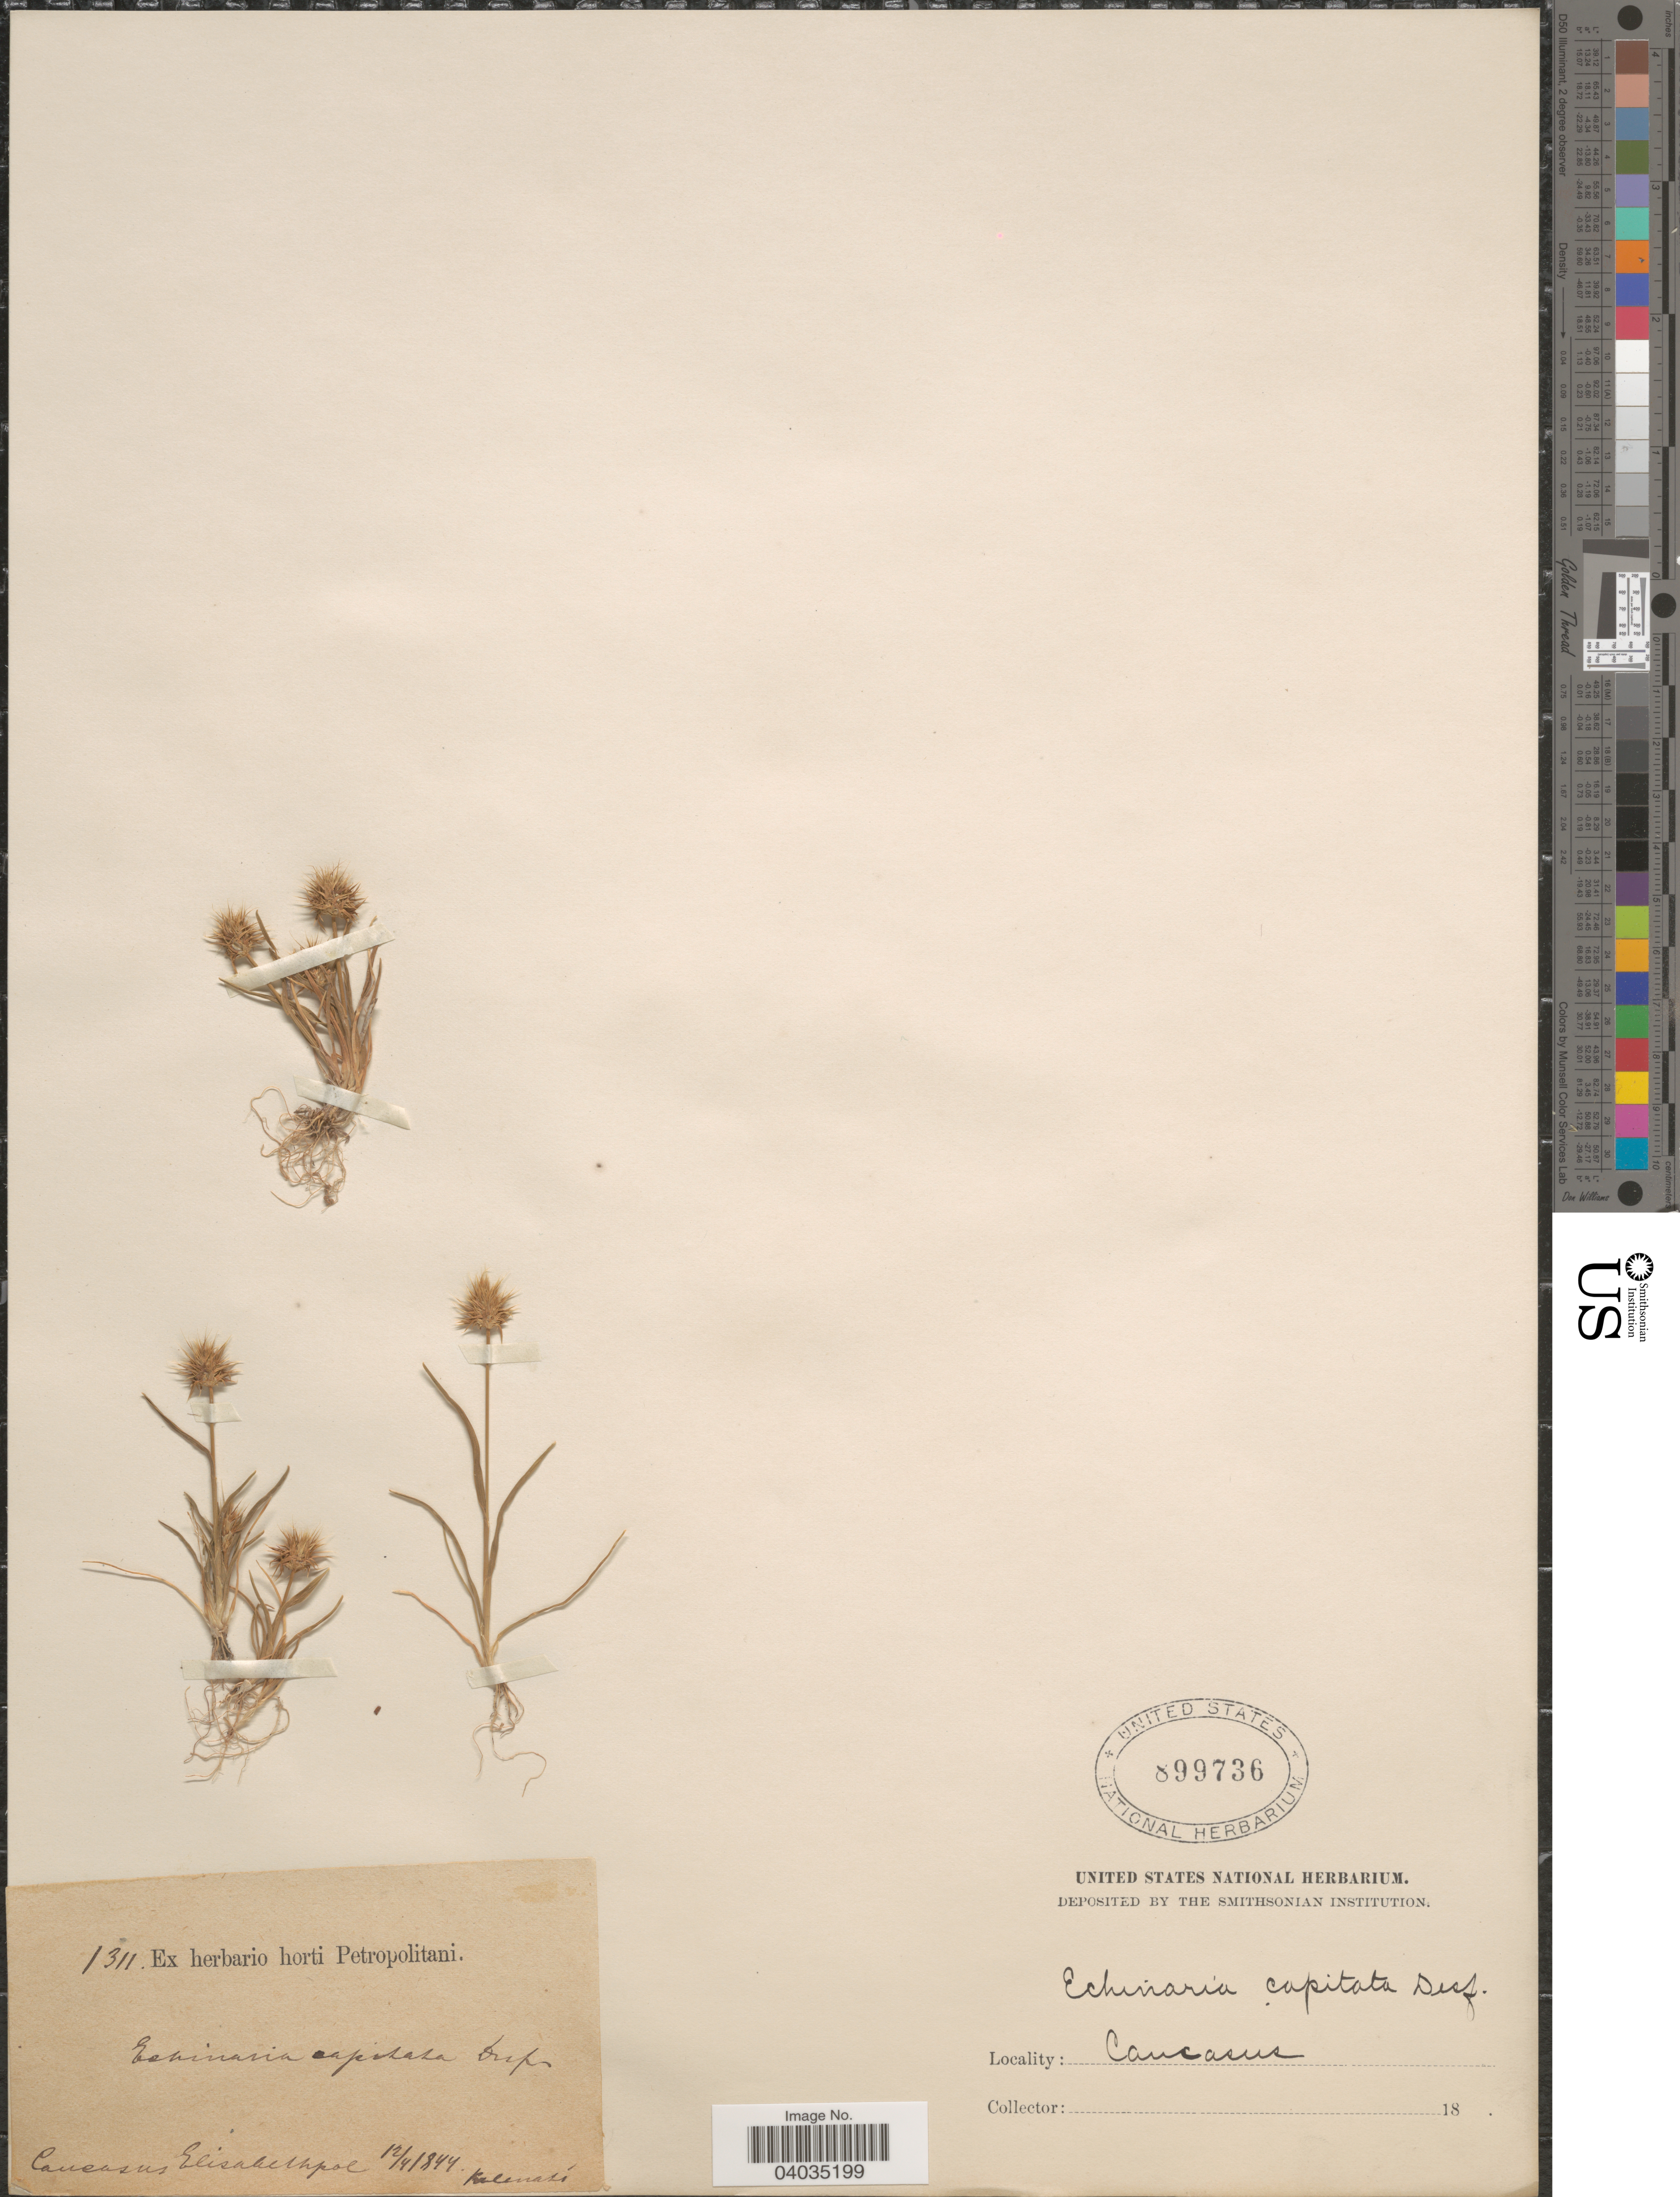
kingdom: Plantae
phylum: Tracheophyta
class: Liliopsida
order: Poales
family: Poaceae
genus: Echinaria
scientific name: Echinaria capitata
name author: (L.) Desf.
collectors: Kolenati, --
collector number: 1311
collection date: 1844-04-12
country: Azerbaijan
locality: Caucasus Elisabethpol.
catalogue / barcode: US 899736